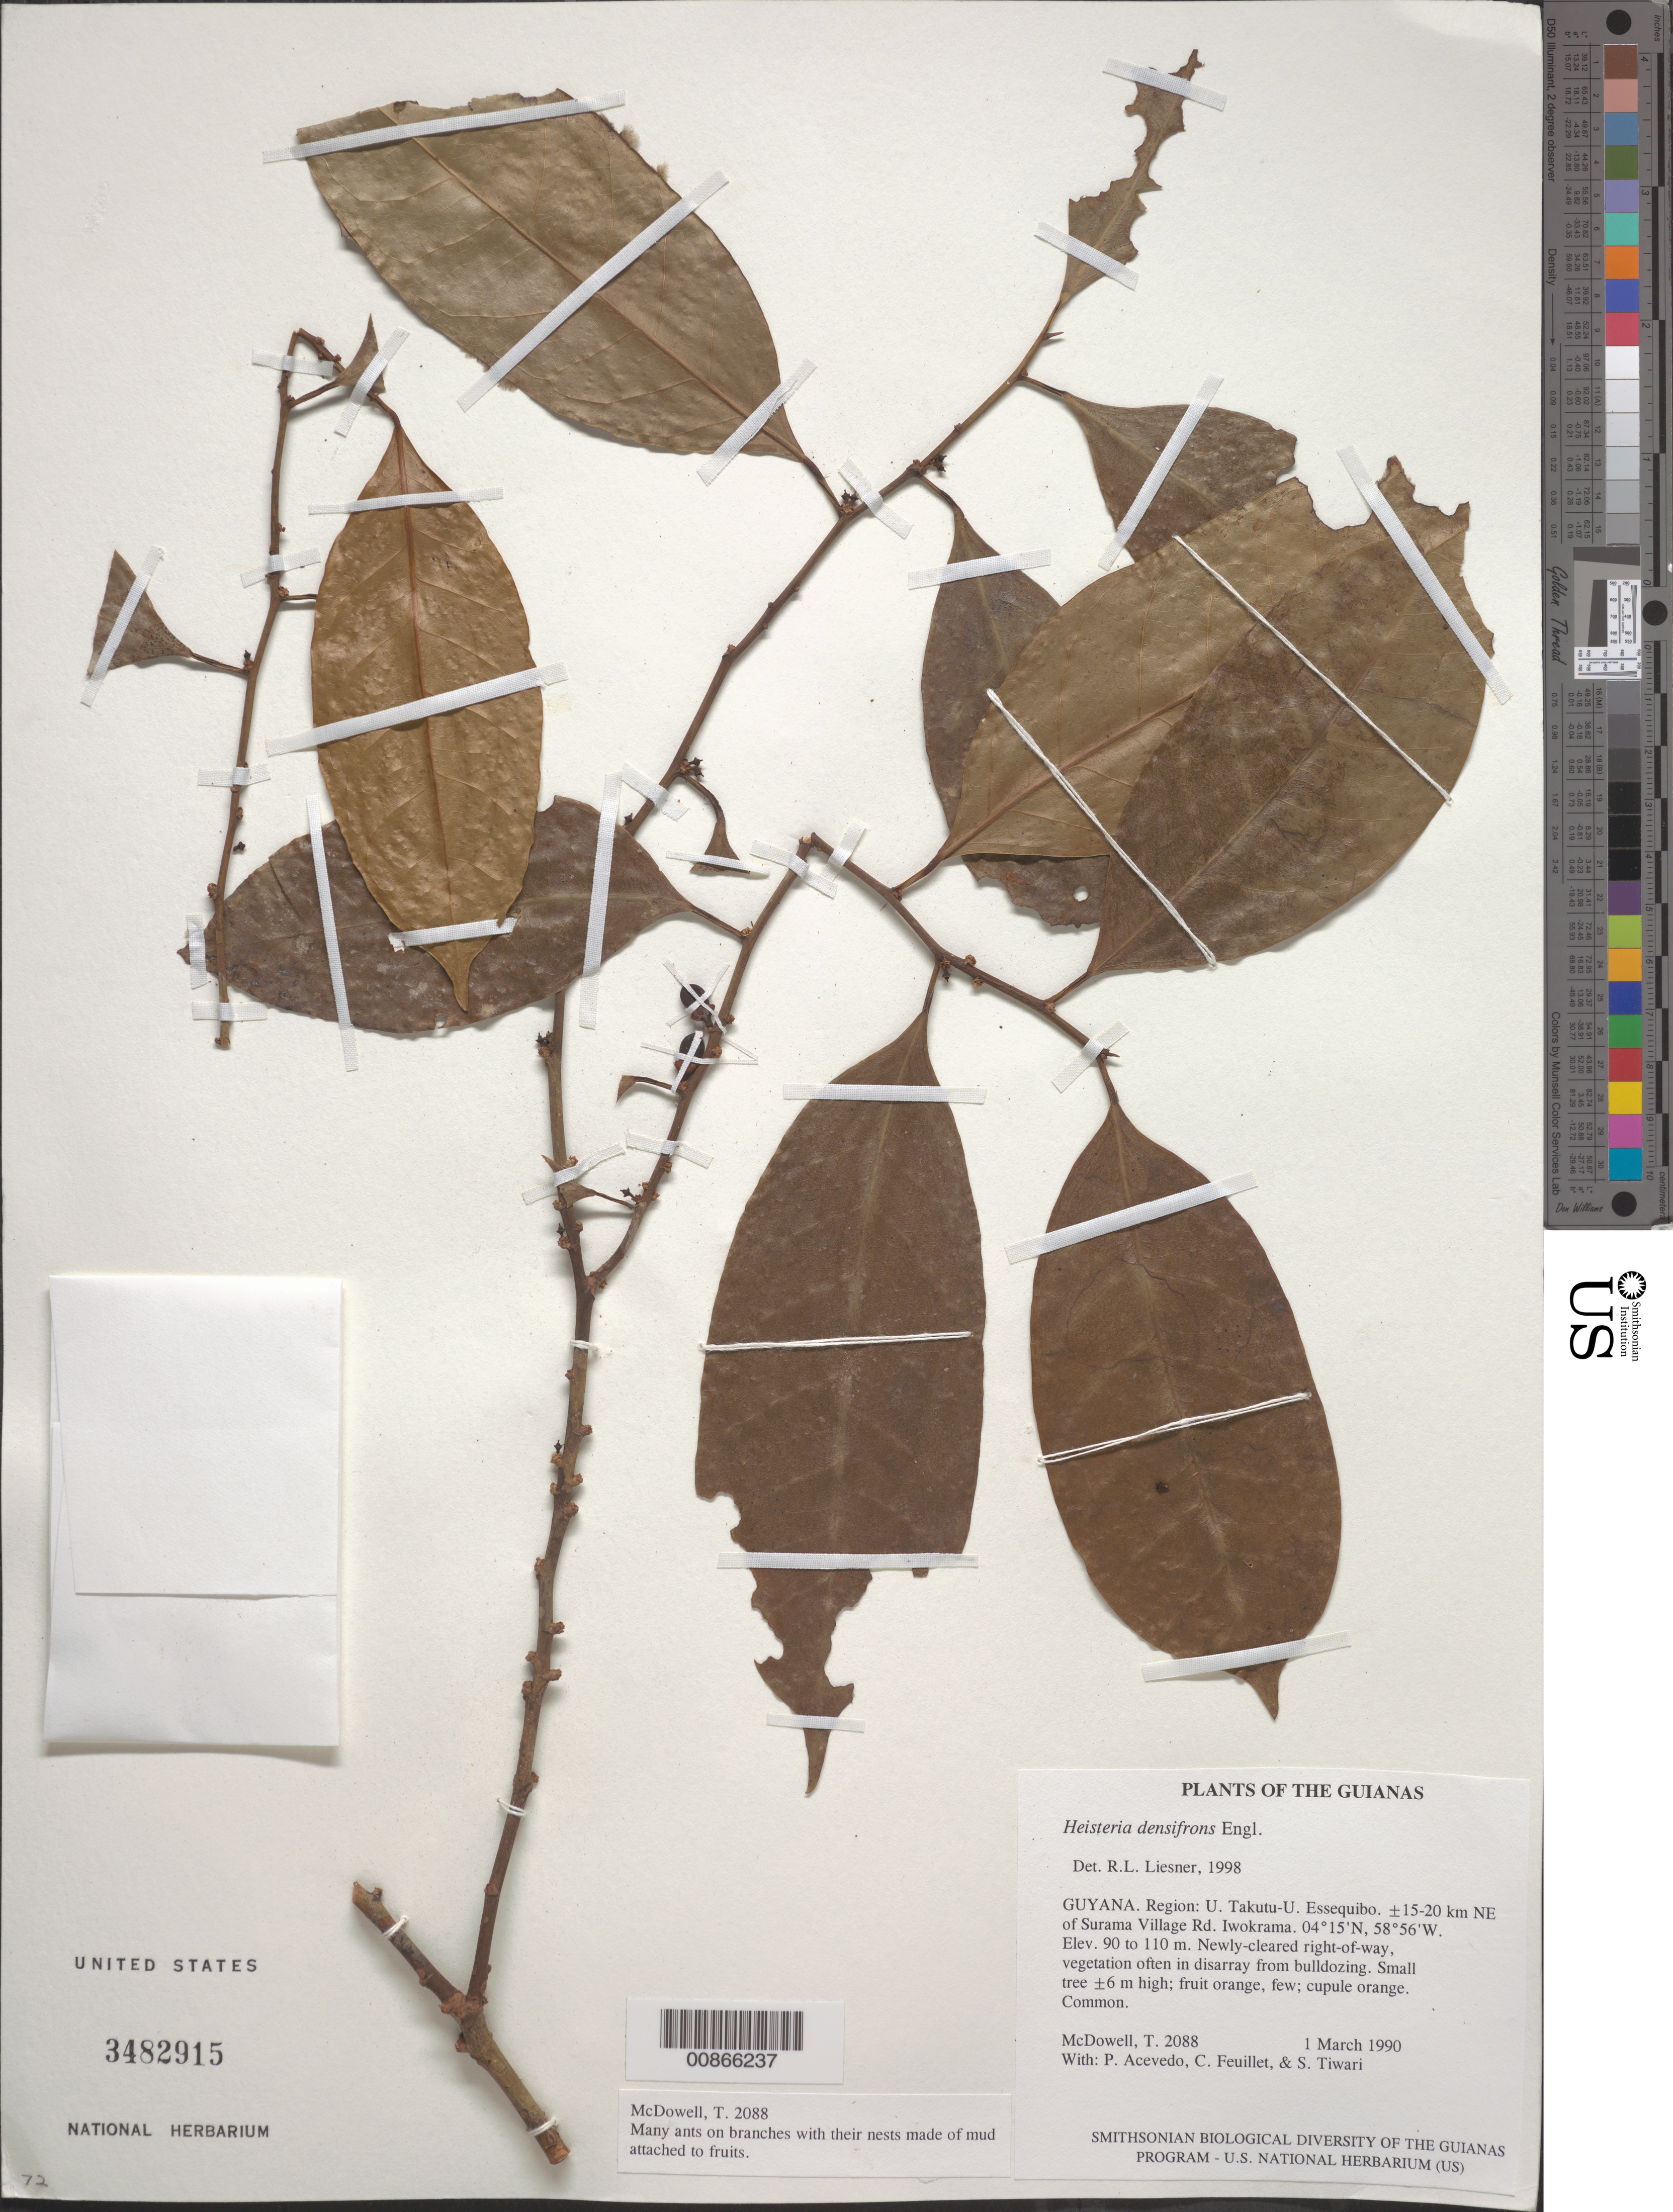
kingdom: Plantae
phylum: Tracheophyta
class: Magnoliopsida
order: Santalales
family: Erythropalaceae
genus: Heisteria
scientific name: Heisteria densifrons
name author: Engl.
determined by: Liesner, R. L.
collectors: T. McDowell, P. Acevedo-Rodr., C. Feuillet & S. Tiwari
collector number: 2088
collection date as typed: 1 March 1990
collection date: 1990-03-01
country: Guyana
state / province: Potaro-Siparuni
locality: ±15-20 km NE of Surama Village Rd. Iwokrama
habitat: Newly-cleared right-of-way, vegetation often in disarray from bulldozing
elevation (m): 90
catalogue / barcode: US 3482915